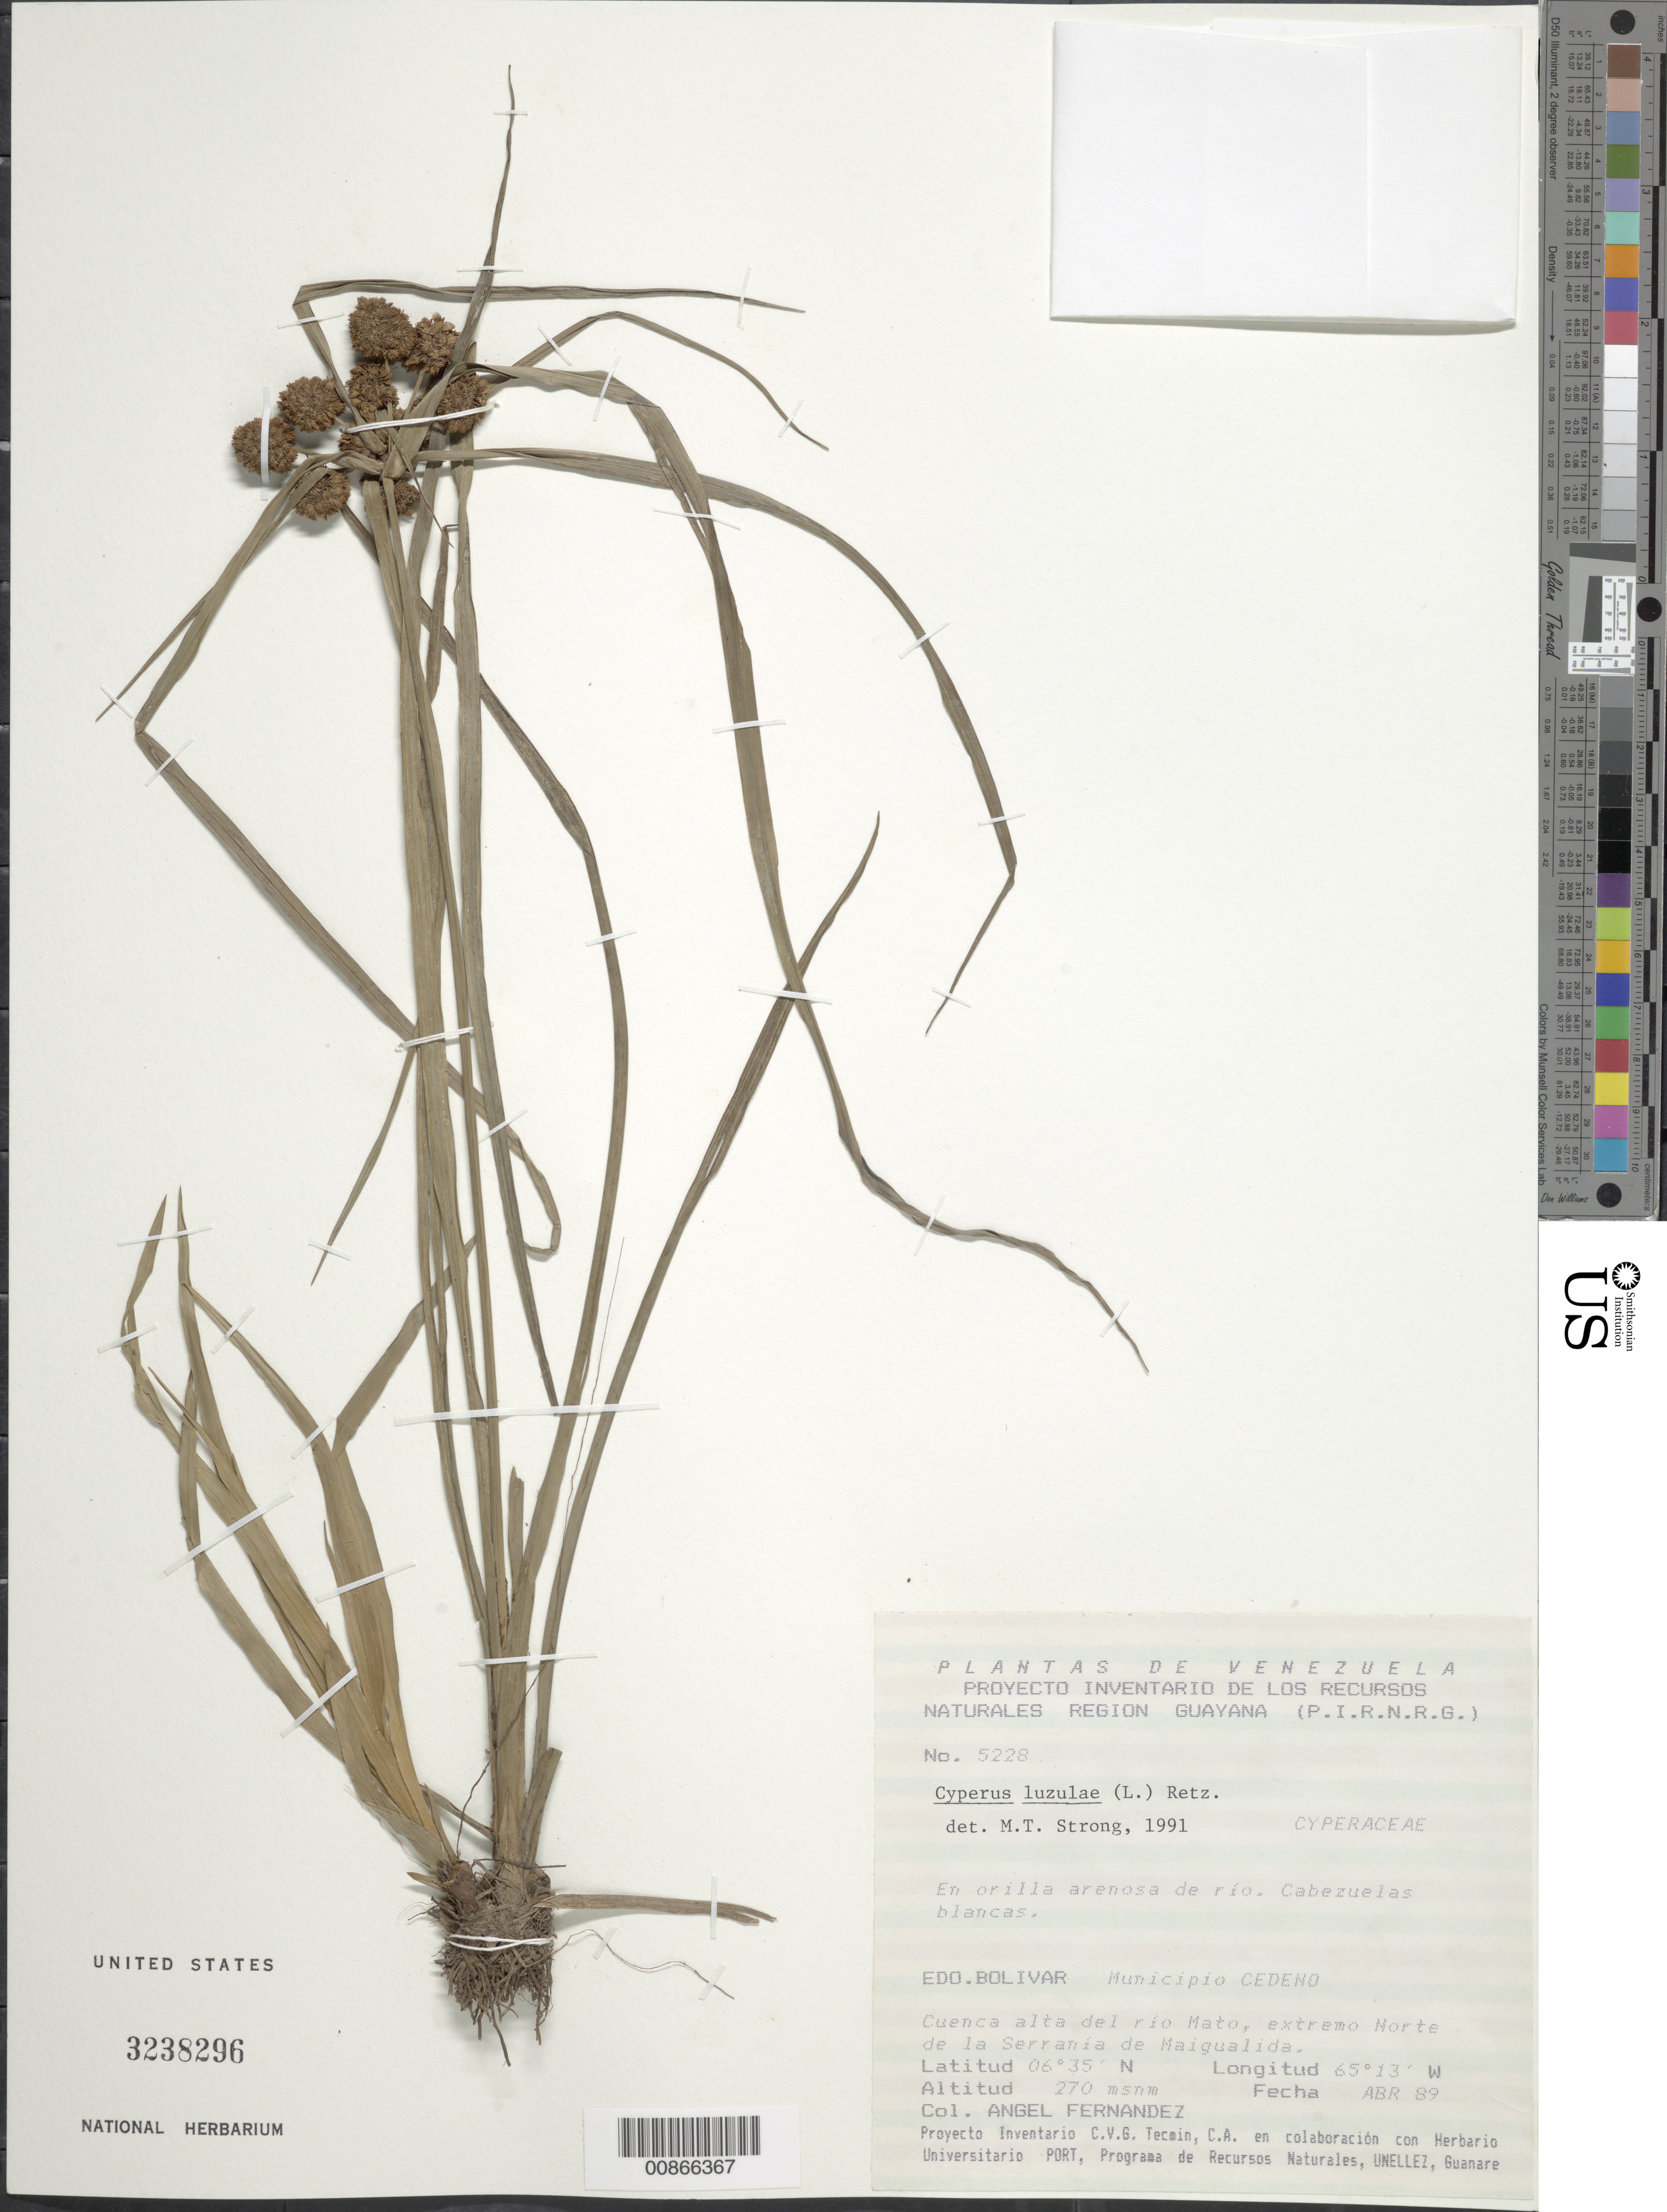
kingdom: Plantae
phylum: Tracheophyta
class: Liliopsida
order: Poales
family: Cyperaceae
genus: Cyperus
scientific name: Cyperus luzulae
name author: (L.) Rottb. ex Retz.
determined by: Strong, M. T., (US), Smithsonian Institution - National Museum of Natural History (UNITED STATES)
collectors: A. Fernández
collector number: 5228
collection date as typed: Apr-89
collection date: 1989-04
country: Venezuela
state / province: Bolívar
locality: Mun. Cedeño, Río Mato, extremo Norte de la Serrania de Maigualida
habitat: Orilla arenosa de rio, cuenca alta del río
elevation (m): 270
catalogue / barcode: US 3238296